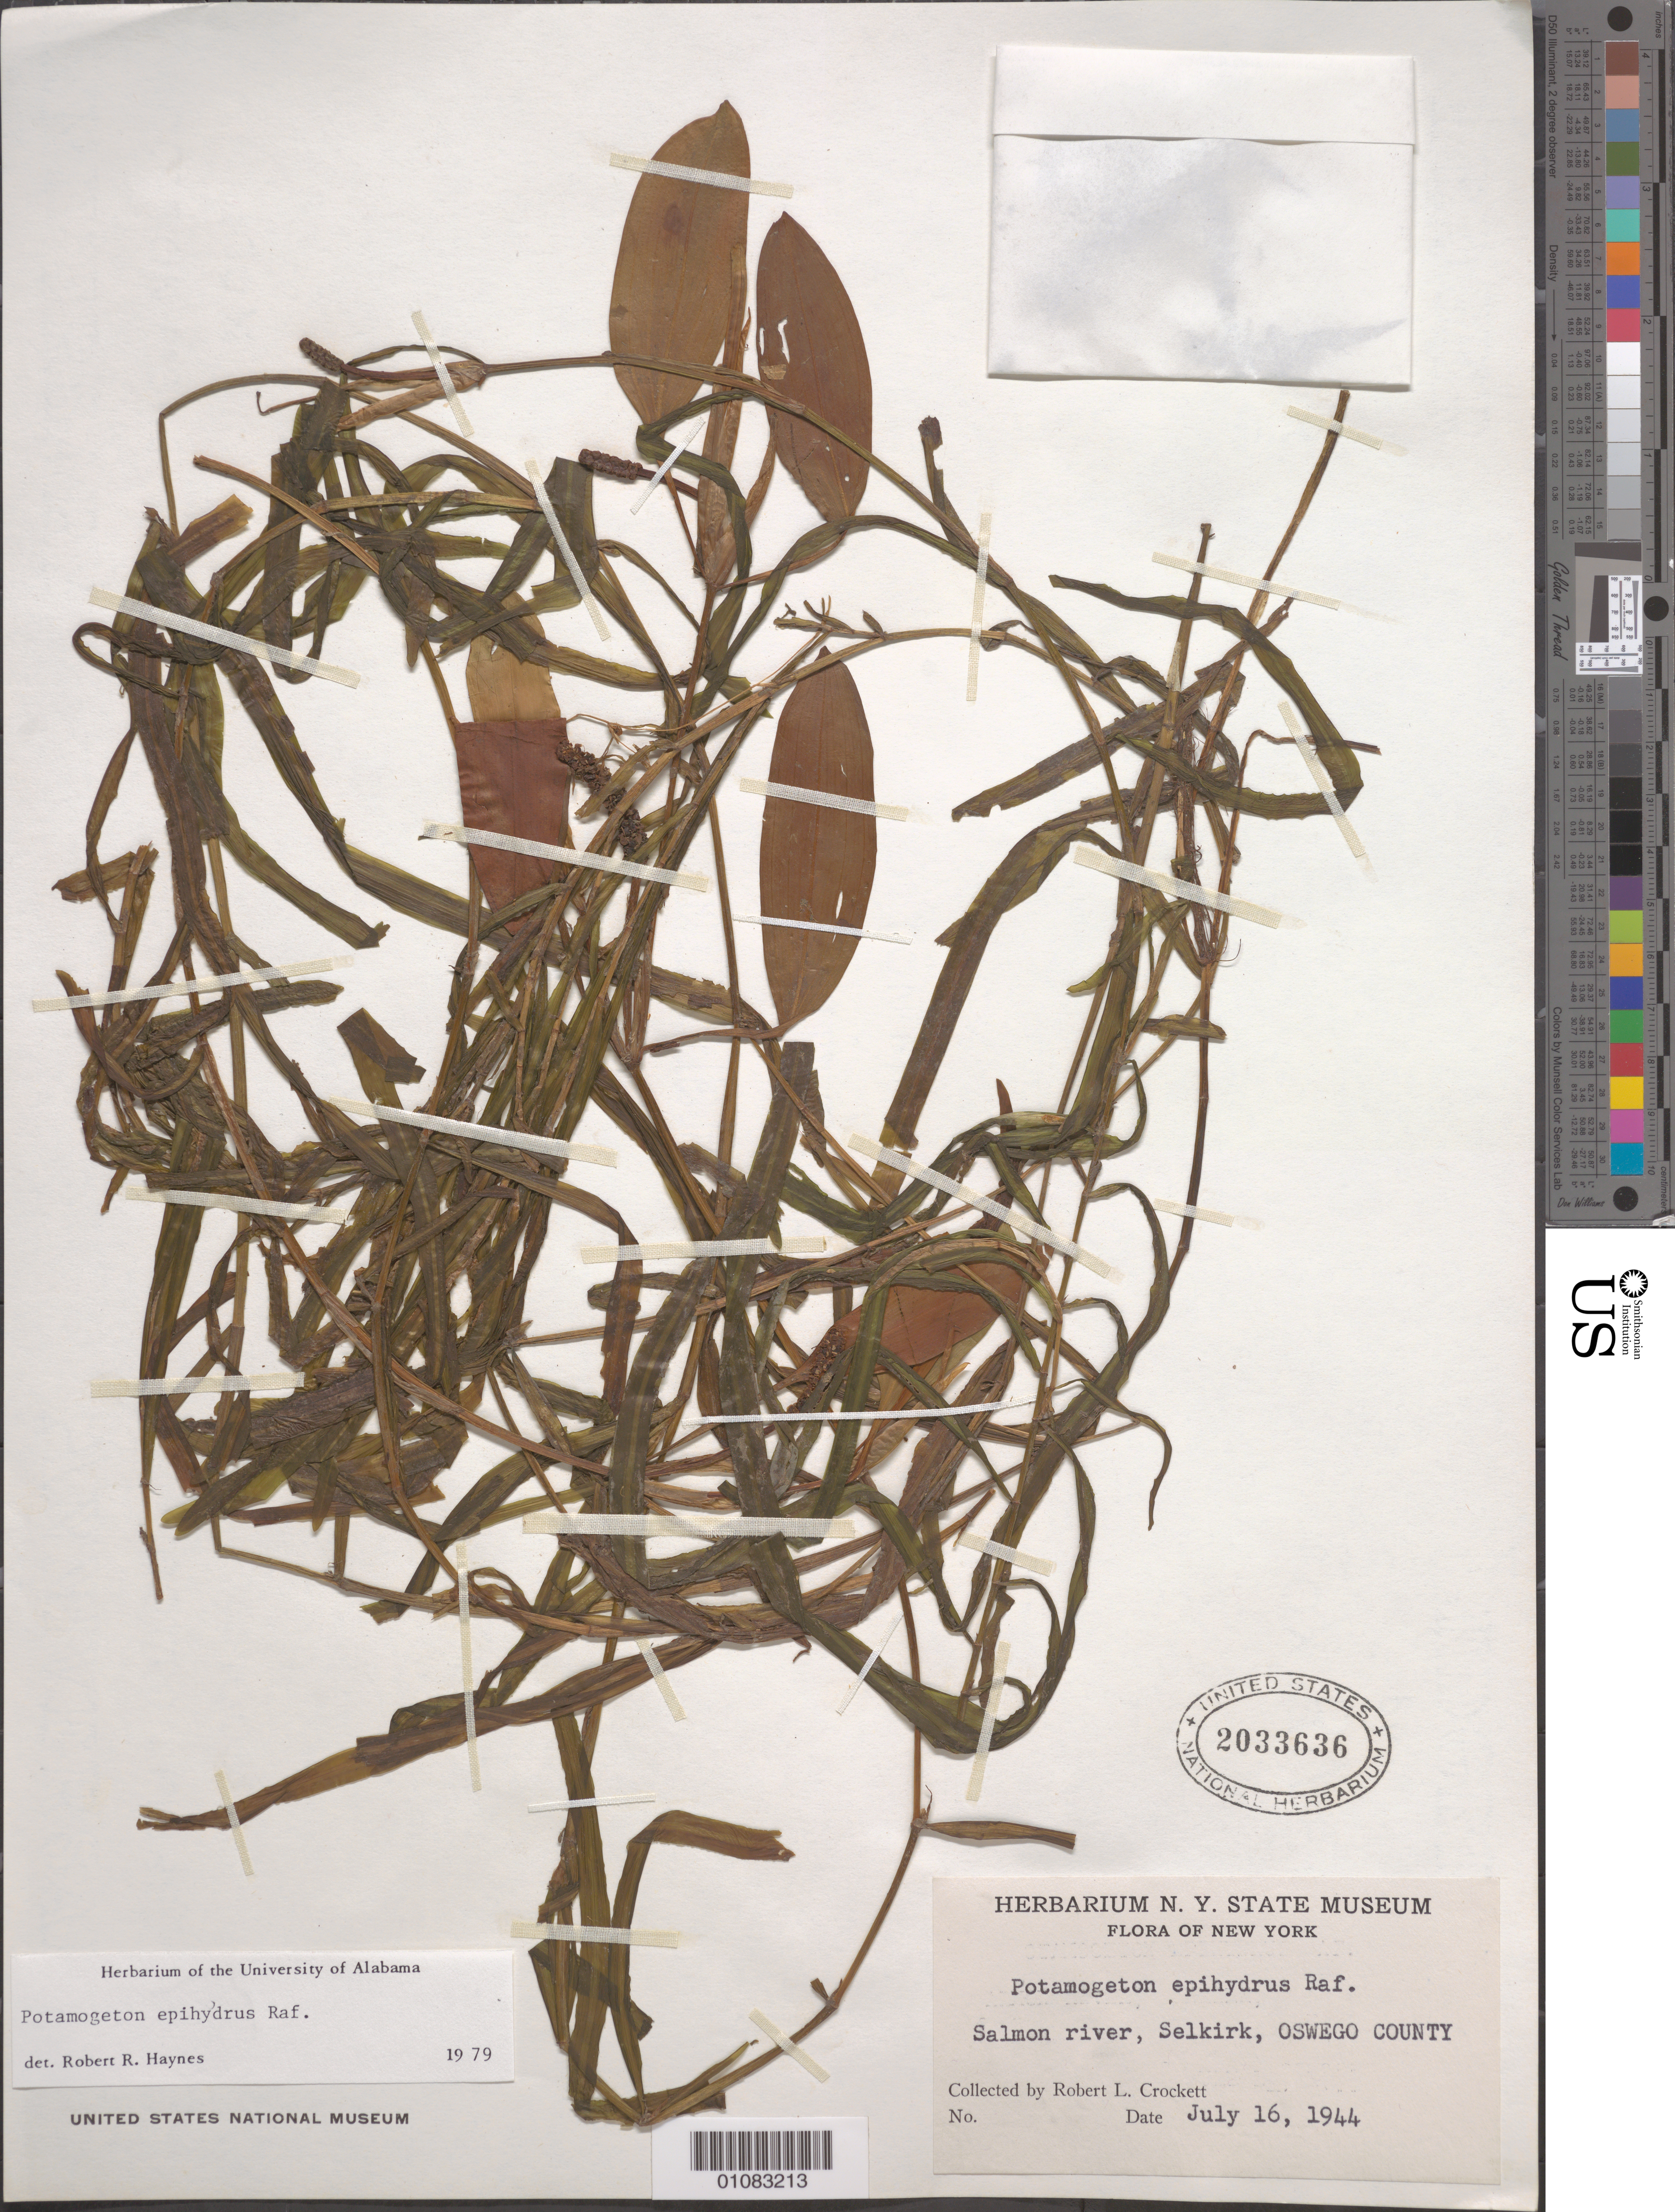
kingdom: Plantae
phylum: Tracheophyta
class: Liliopsida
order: Alismatales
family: Potamogetonaceae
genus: Potamogeton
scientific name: Potamogeton epihydrus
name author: Raf.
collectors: R. Crockett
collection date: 1944-07-16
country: United States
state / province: New York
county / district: Oswego County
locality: Selkirk, Salmon River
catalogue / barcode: US 2033636